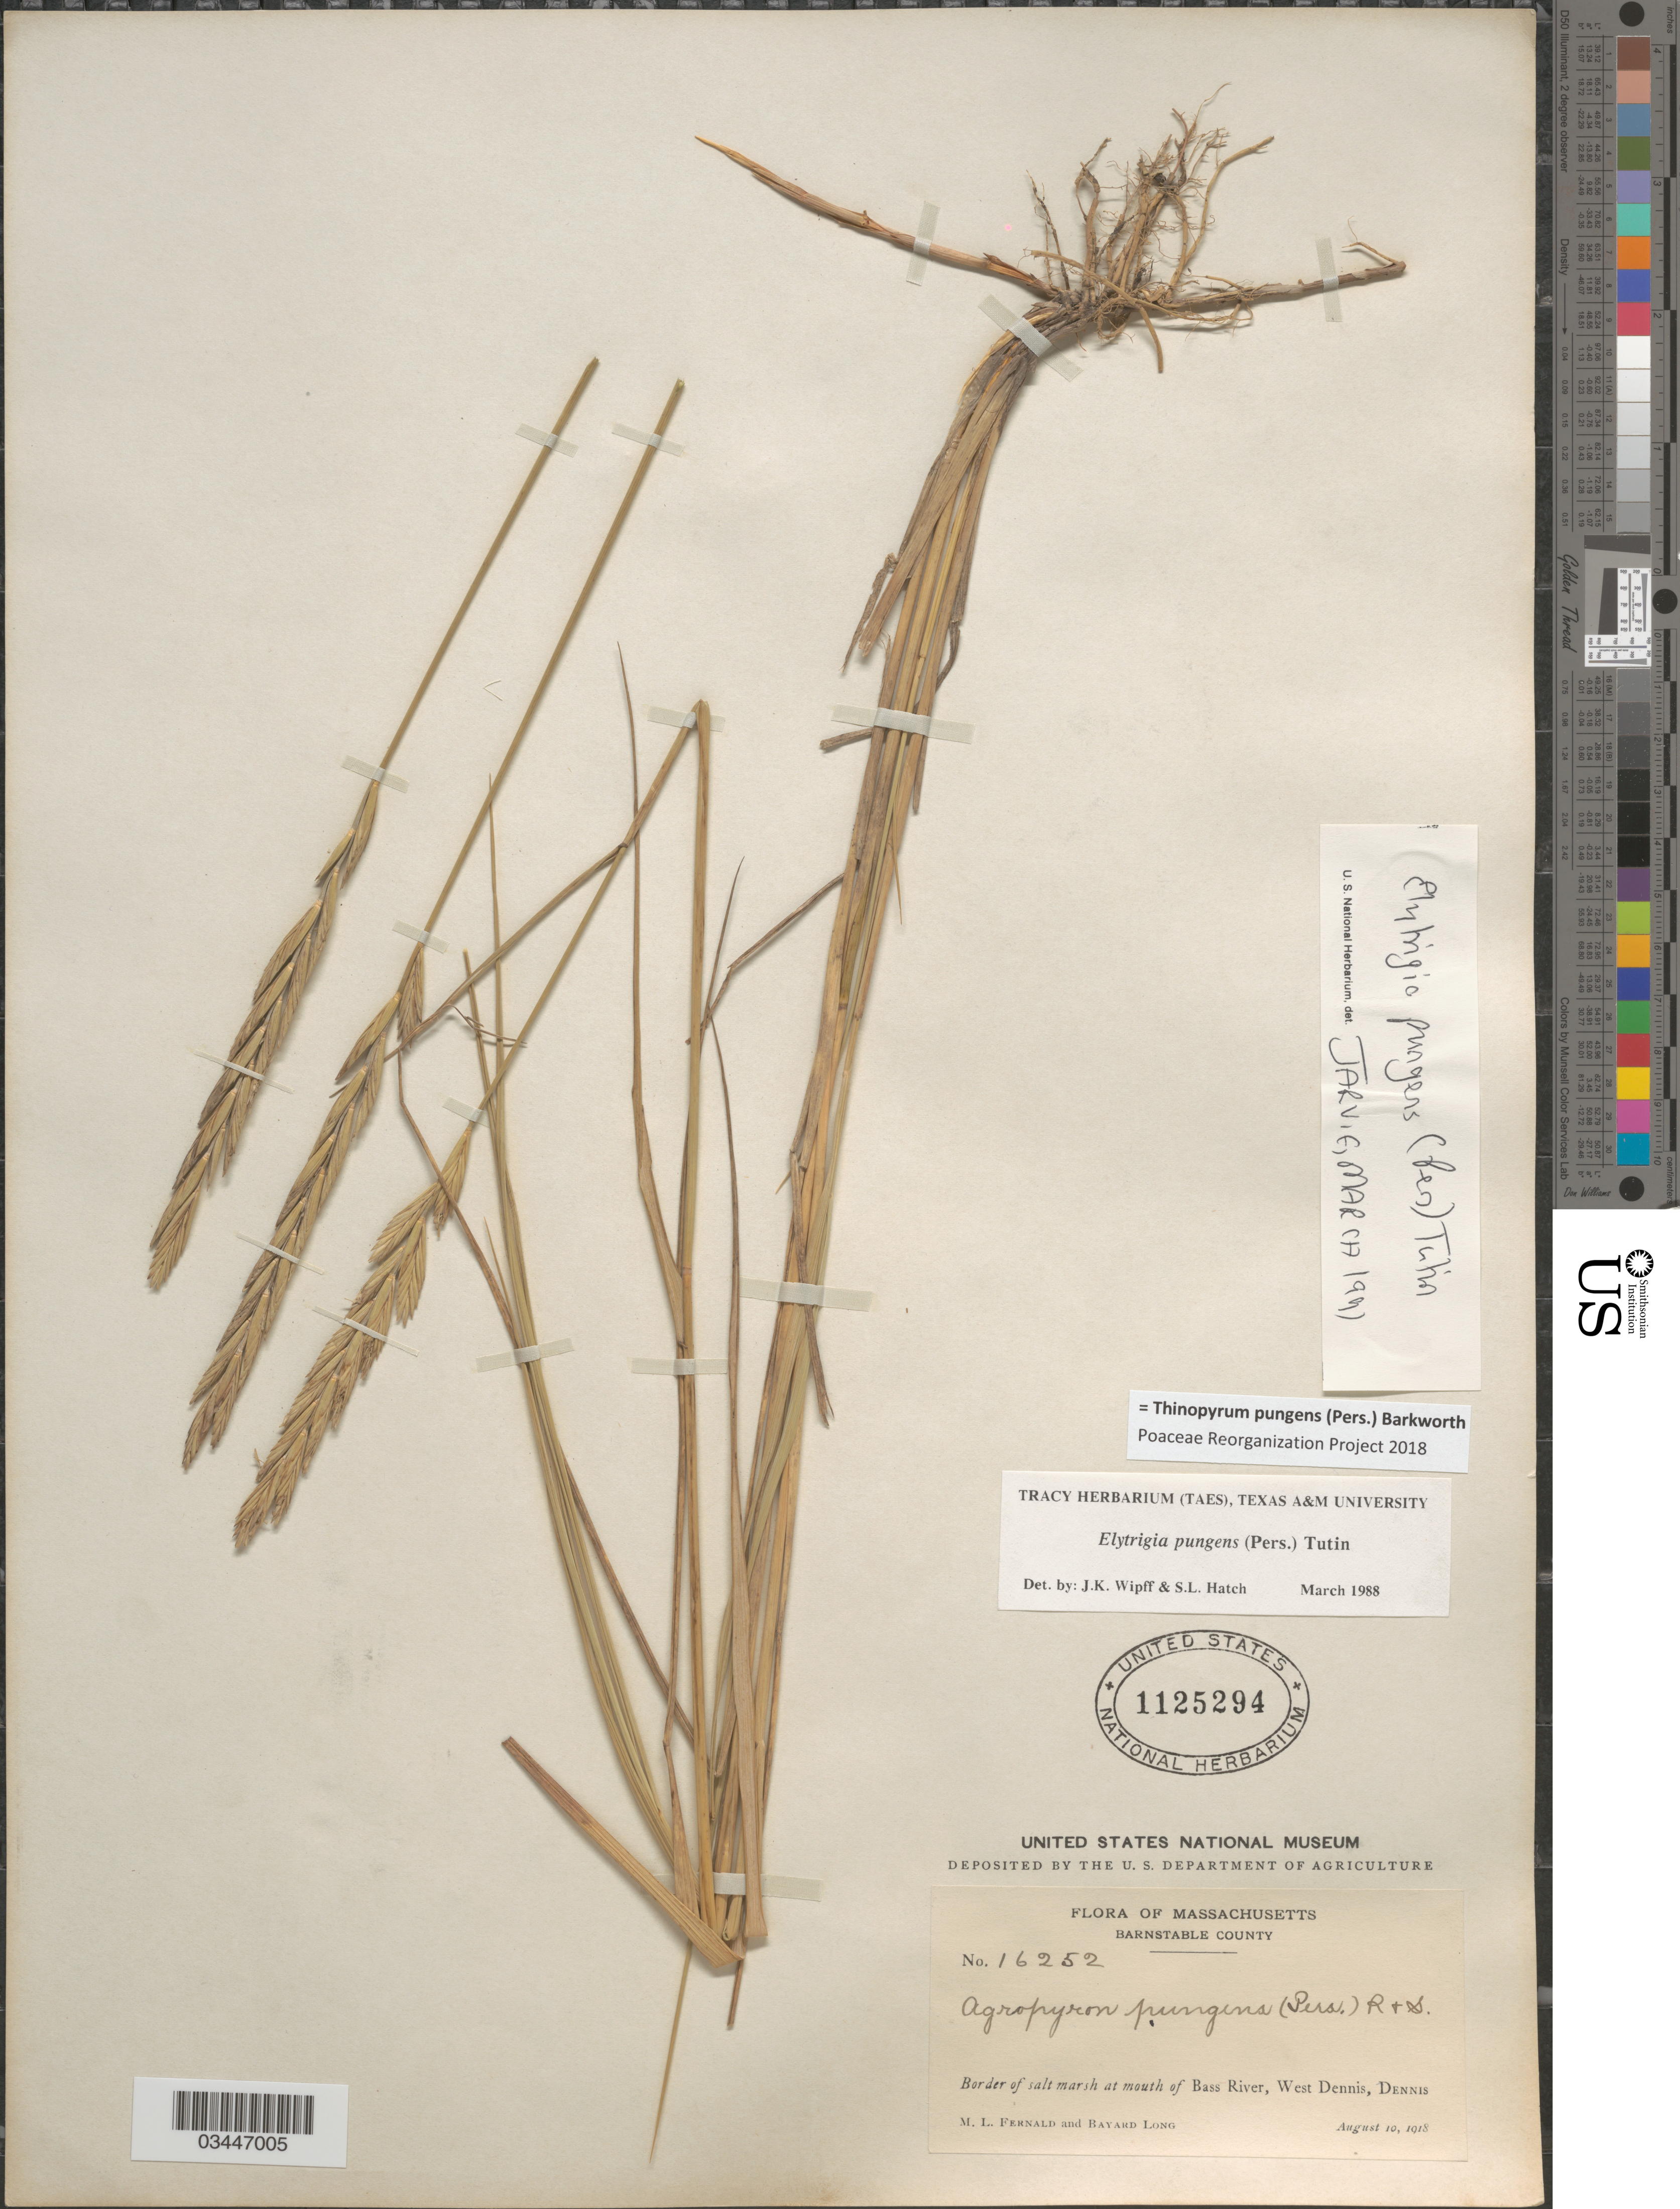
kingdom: Plantae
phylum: Tracheophyta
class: Liliopsida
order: Poales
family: Poaceae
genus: Thinopyrum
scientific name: Thinopyrum pungens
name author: (Pers.) Barkworth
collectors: M. L. Fernald & B. Long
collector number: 16252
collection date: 1918-08-10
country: United States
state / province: Massachusetts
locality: Barnstable County. Border of salt marsh at mouth of Bass River, West Dennis, Dennis.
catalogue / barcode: US 1125294